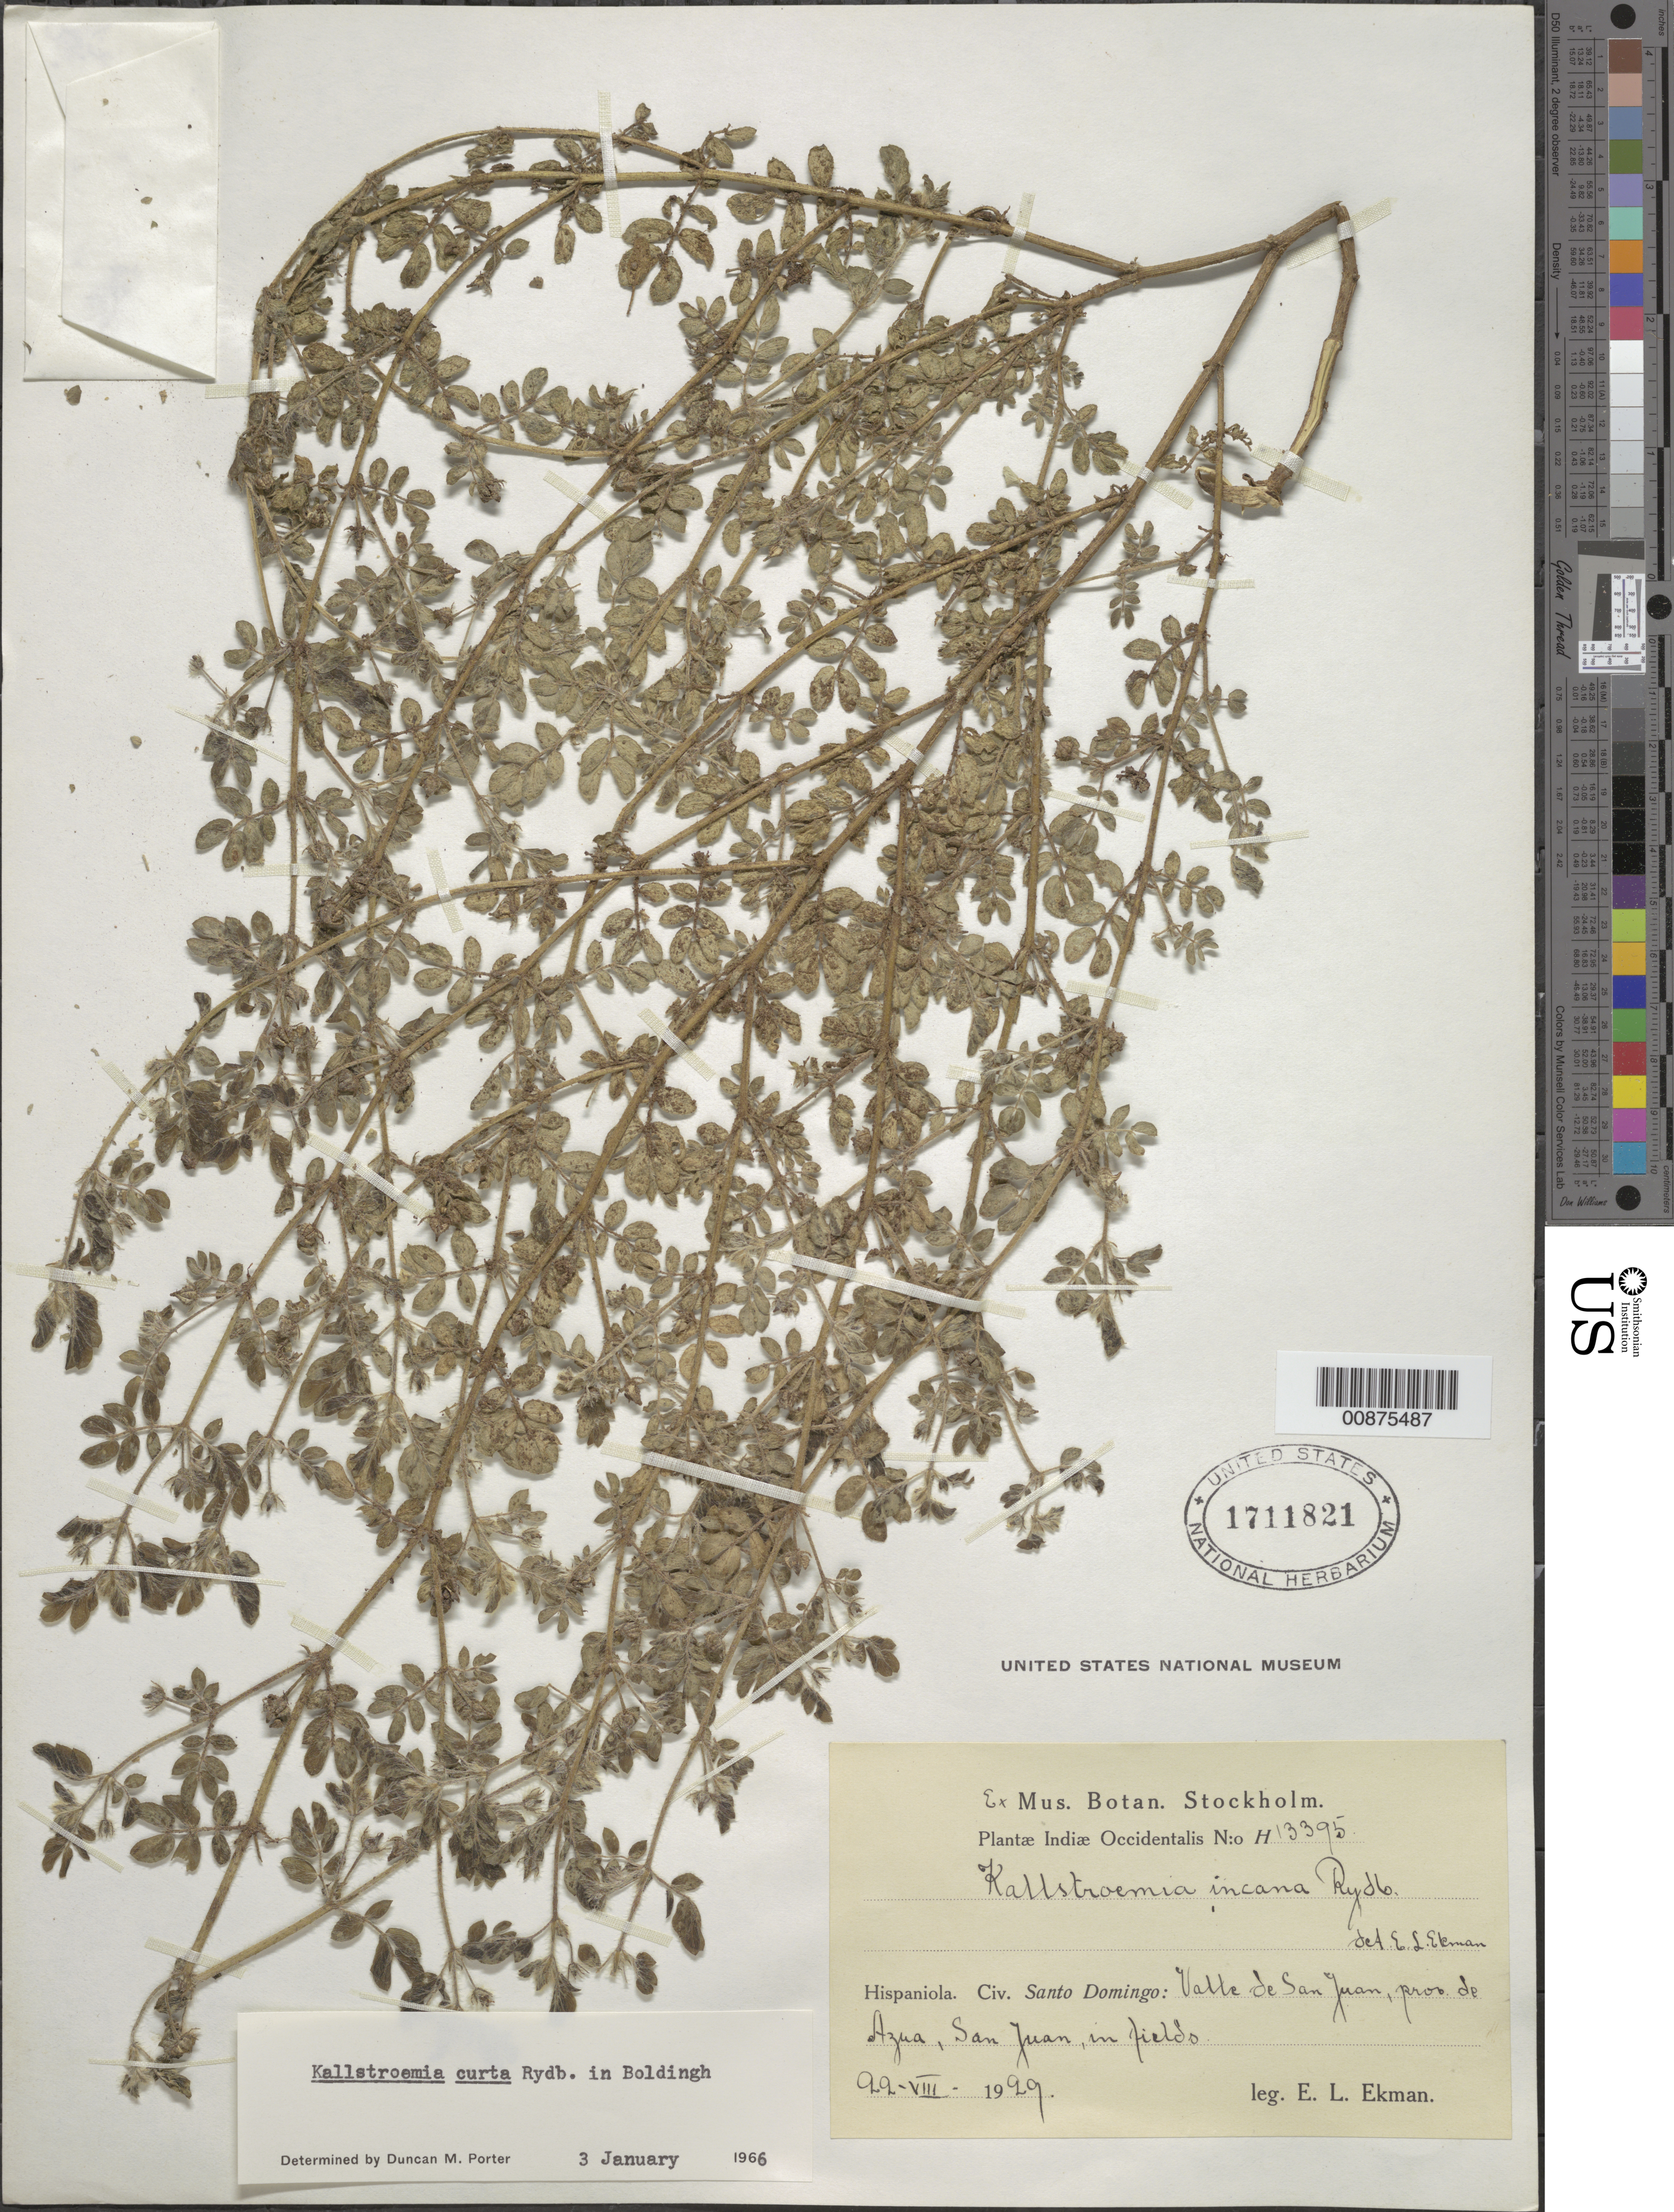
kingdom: Plantae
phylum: Tracheophyta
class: Magnoliopsida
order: Zygophyllales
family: Zygophyllaceae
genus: Kallstroemia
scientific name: Kallstroemia curta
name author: Rydb.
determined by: Porter, D. M.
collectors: E. L. Ekman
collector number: H 13395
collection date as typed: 22 Aug 1929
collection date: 1929-08-22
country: Dominican Republic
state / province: Azua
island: Hispaniola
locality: Valle de San Juan, San Juan.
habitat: In fields.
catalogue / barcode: US 1711821